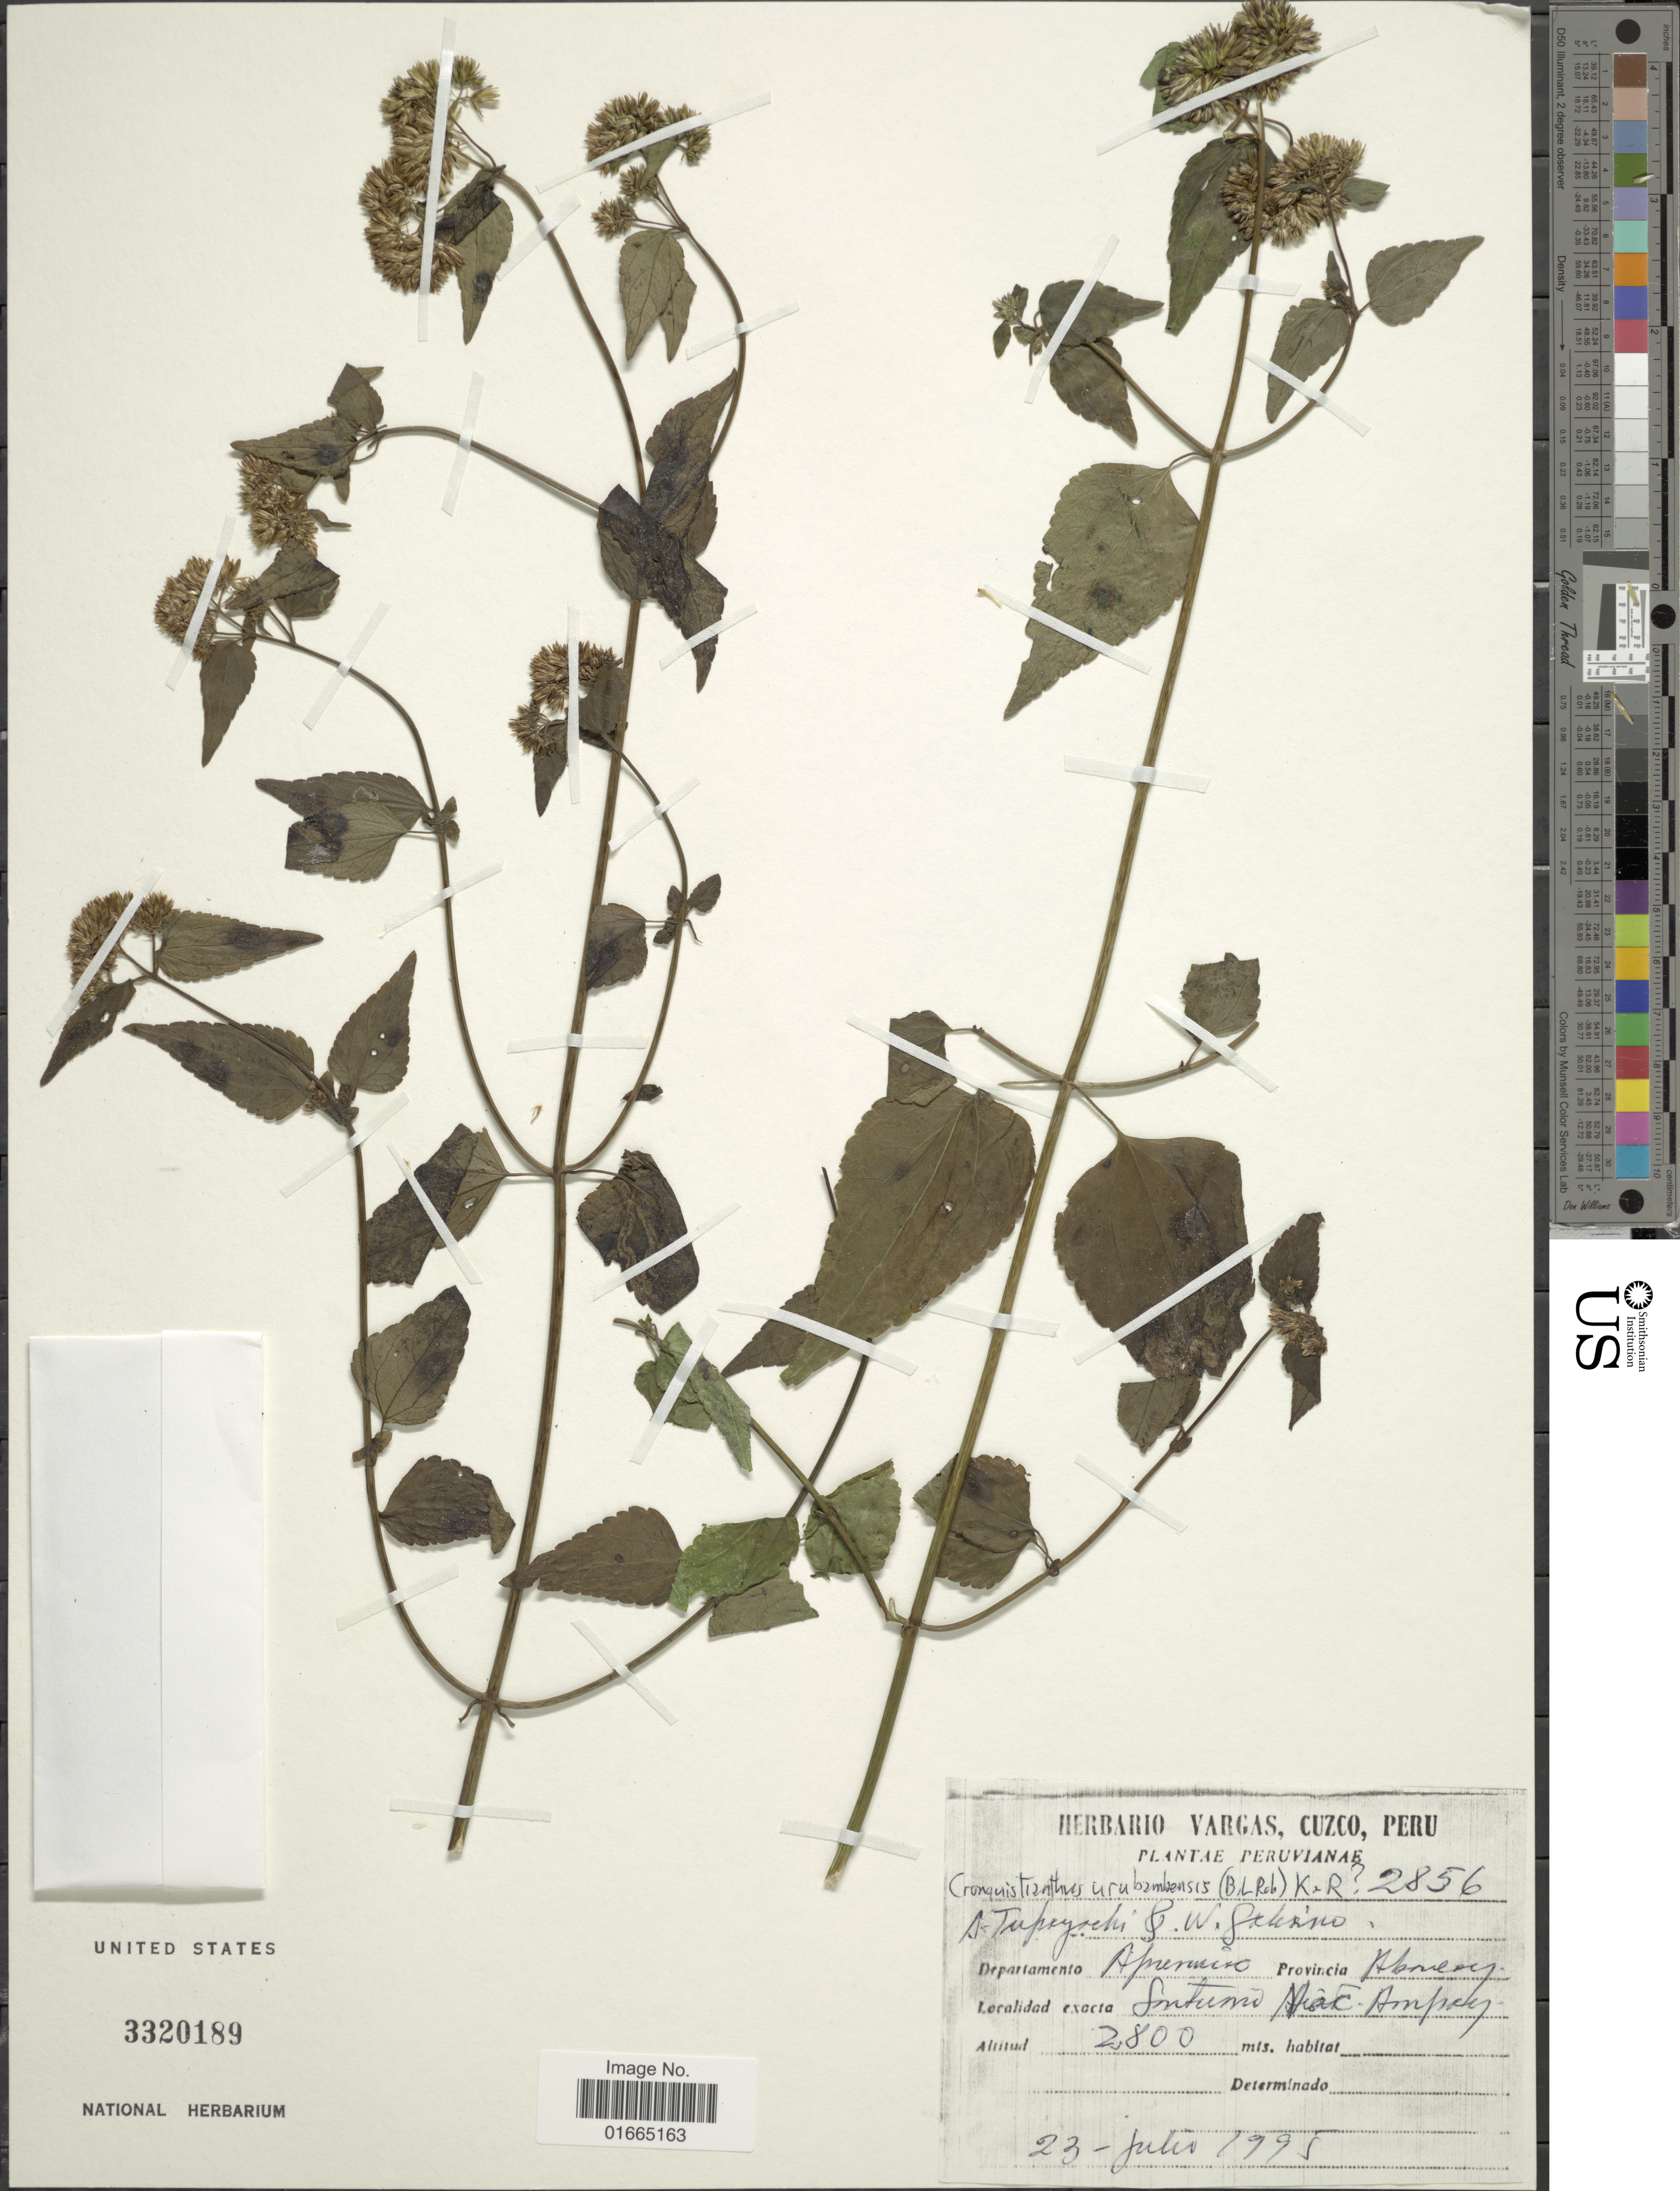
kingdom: Plantae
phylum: Tracheophyta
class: Magnoliopsida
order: Asterales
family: Asteraceae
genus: Cronquistianthus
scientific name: Cronquistianthus urubambensis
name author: (B.L. Rob.) R.M. King & H. Rob.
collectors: ex herb. Vargas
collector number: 2856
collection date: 1995-07-23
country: Peru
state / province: Apurímac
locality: Santuario Nac. Ampay, Provincia Abancay, Departamento Apurimac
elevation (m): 2800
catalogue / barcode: US 3320189